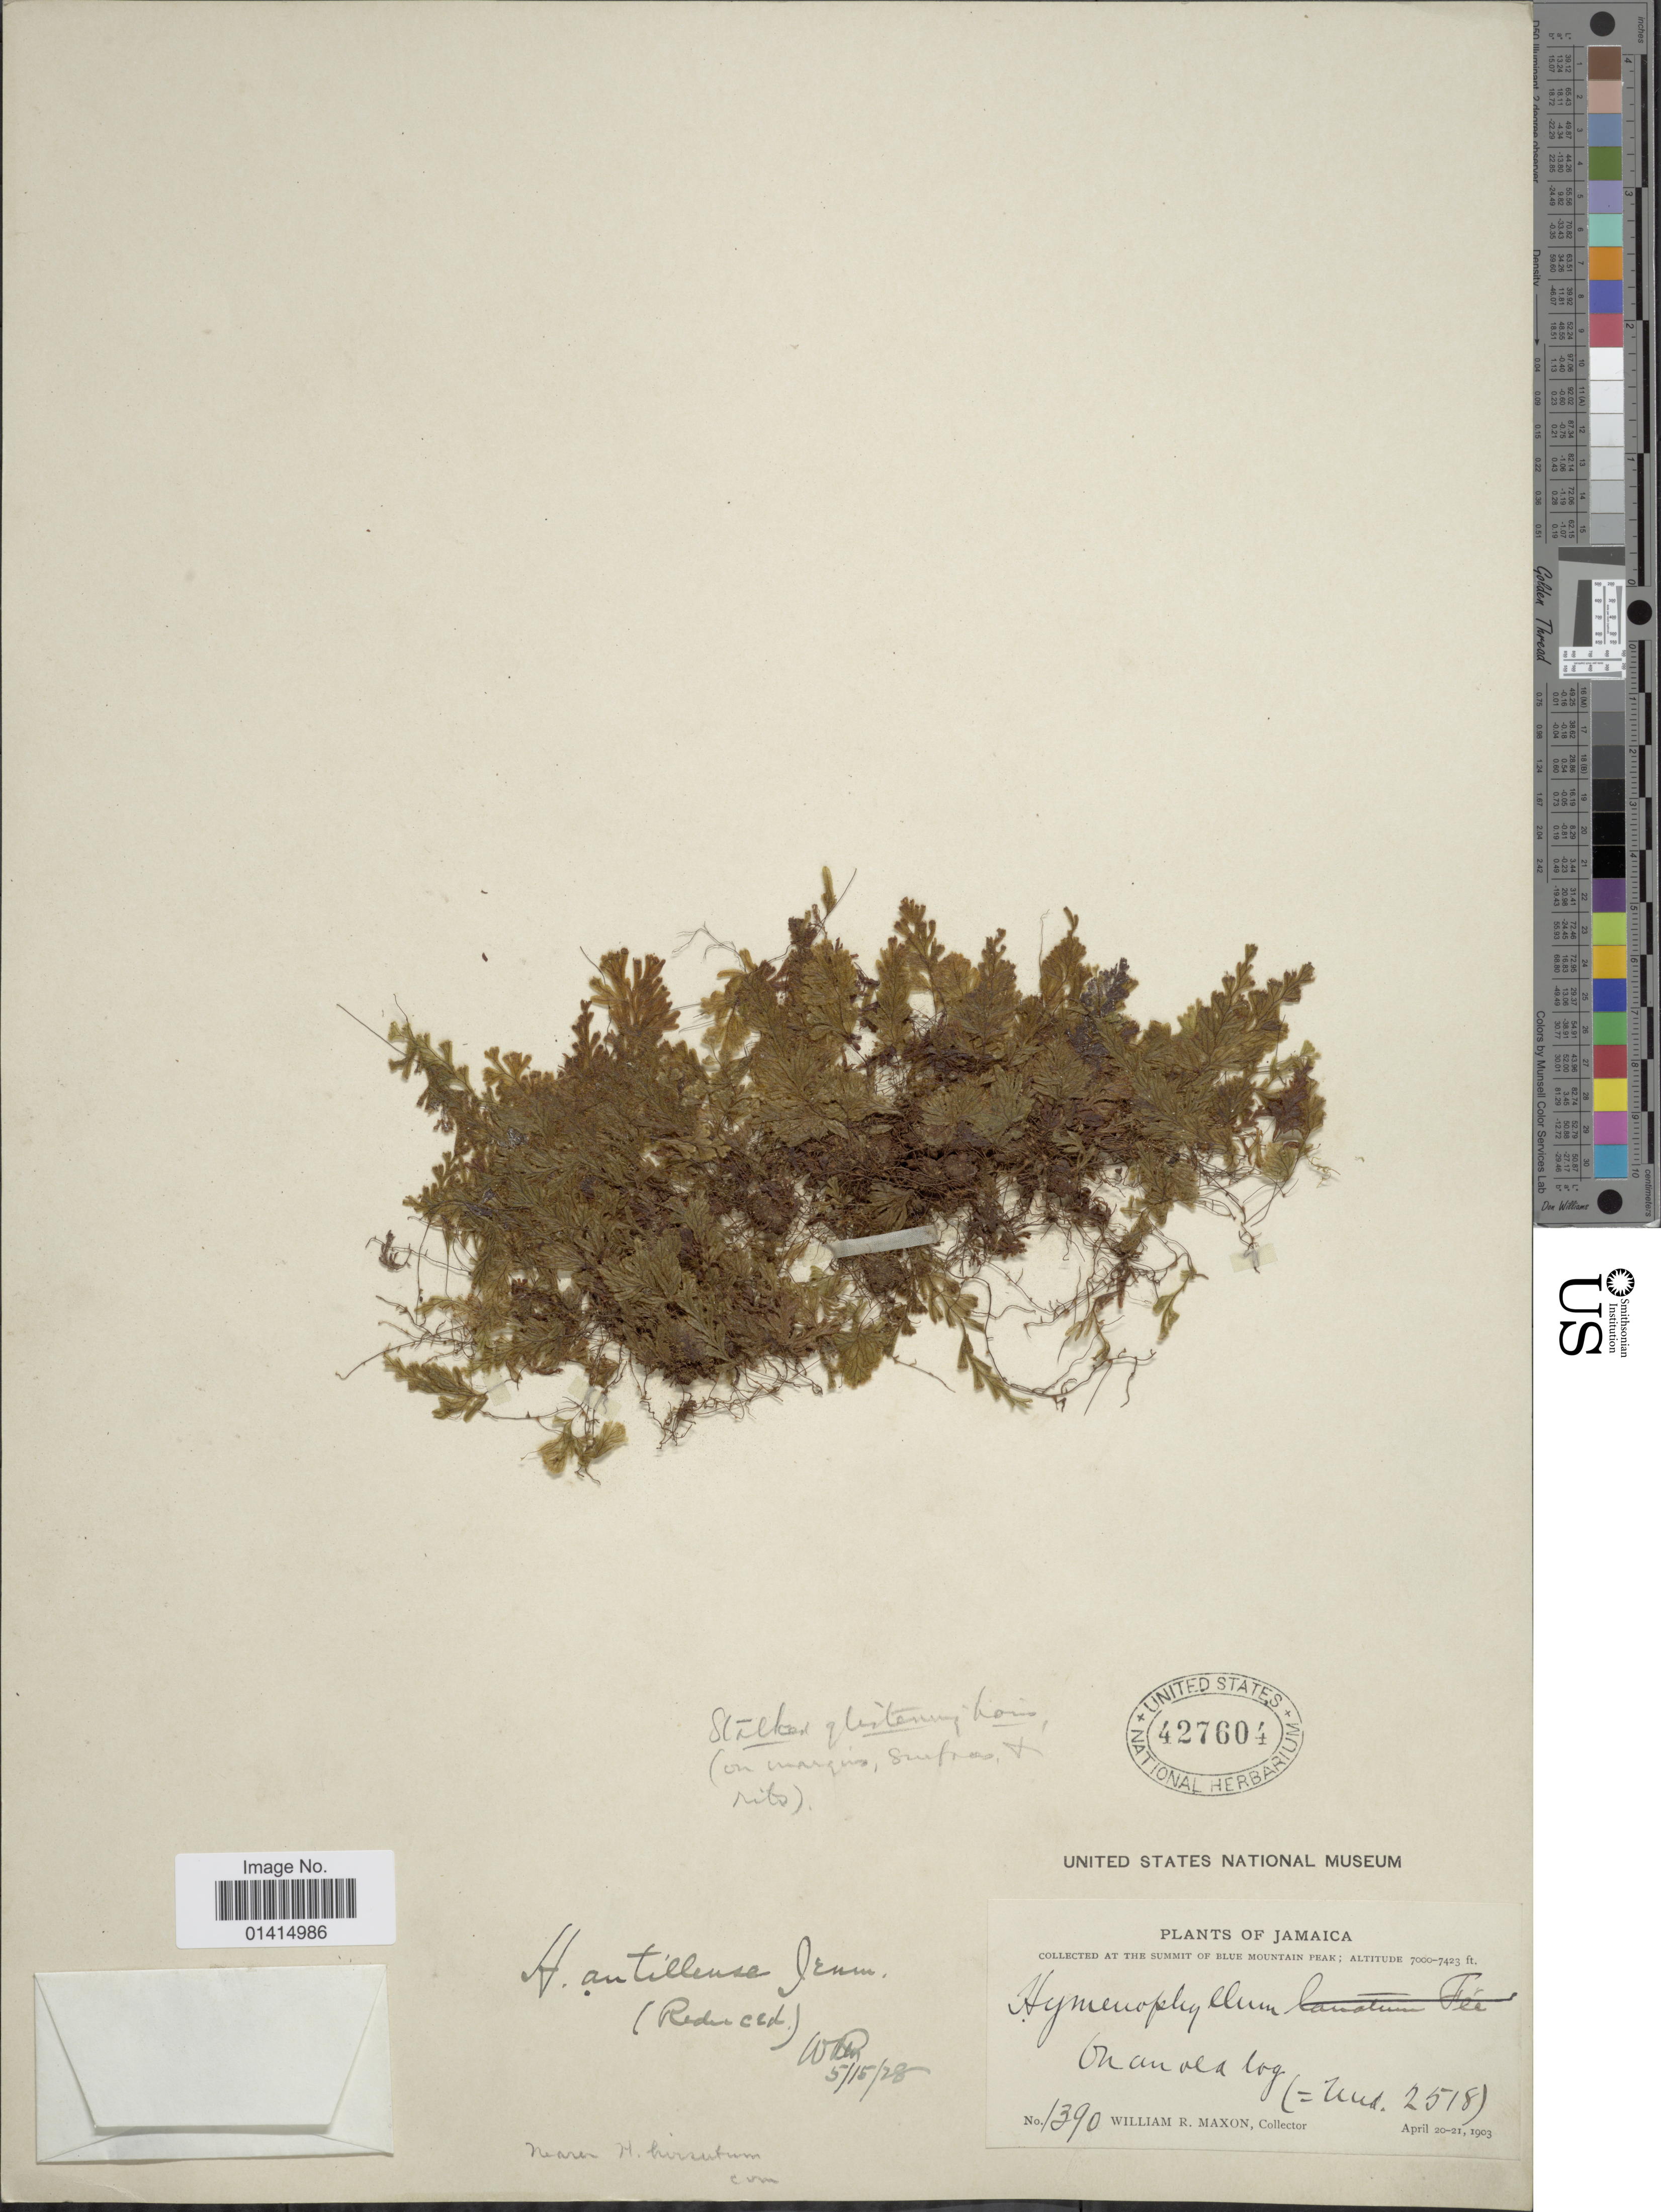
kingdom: Plantae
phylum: Tracheophyta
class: Polypodiopsida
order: Hymenophyllales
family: Hymenophyllaceae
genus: Hymenophyllum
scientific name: Hymenophyllum fragile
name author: (Hedw.) C.V. Morton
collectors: W. R. Maxon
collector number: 1390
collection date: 1903-04-20/1903-04-21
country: Jamaica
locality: At the summit of Blue Mountain Peak, on an old log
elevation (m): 2134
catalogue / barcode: US 427604